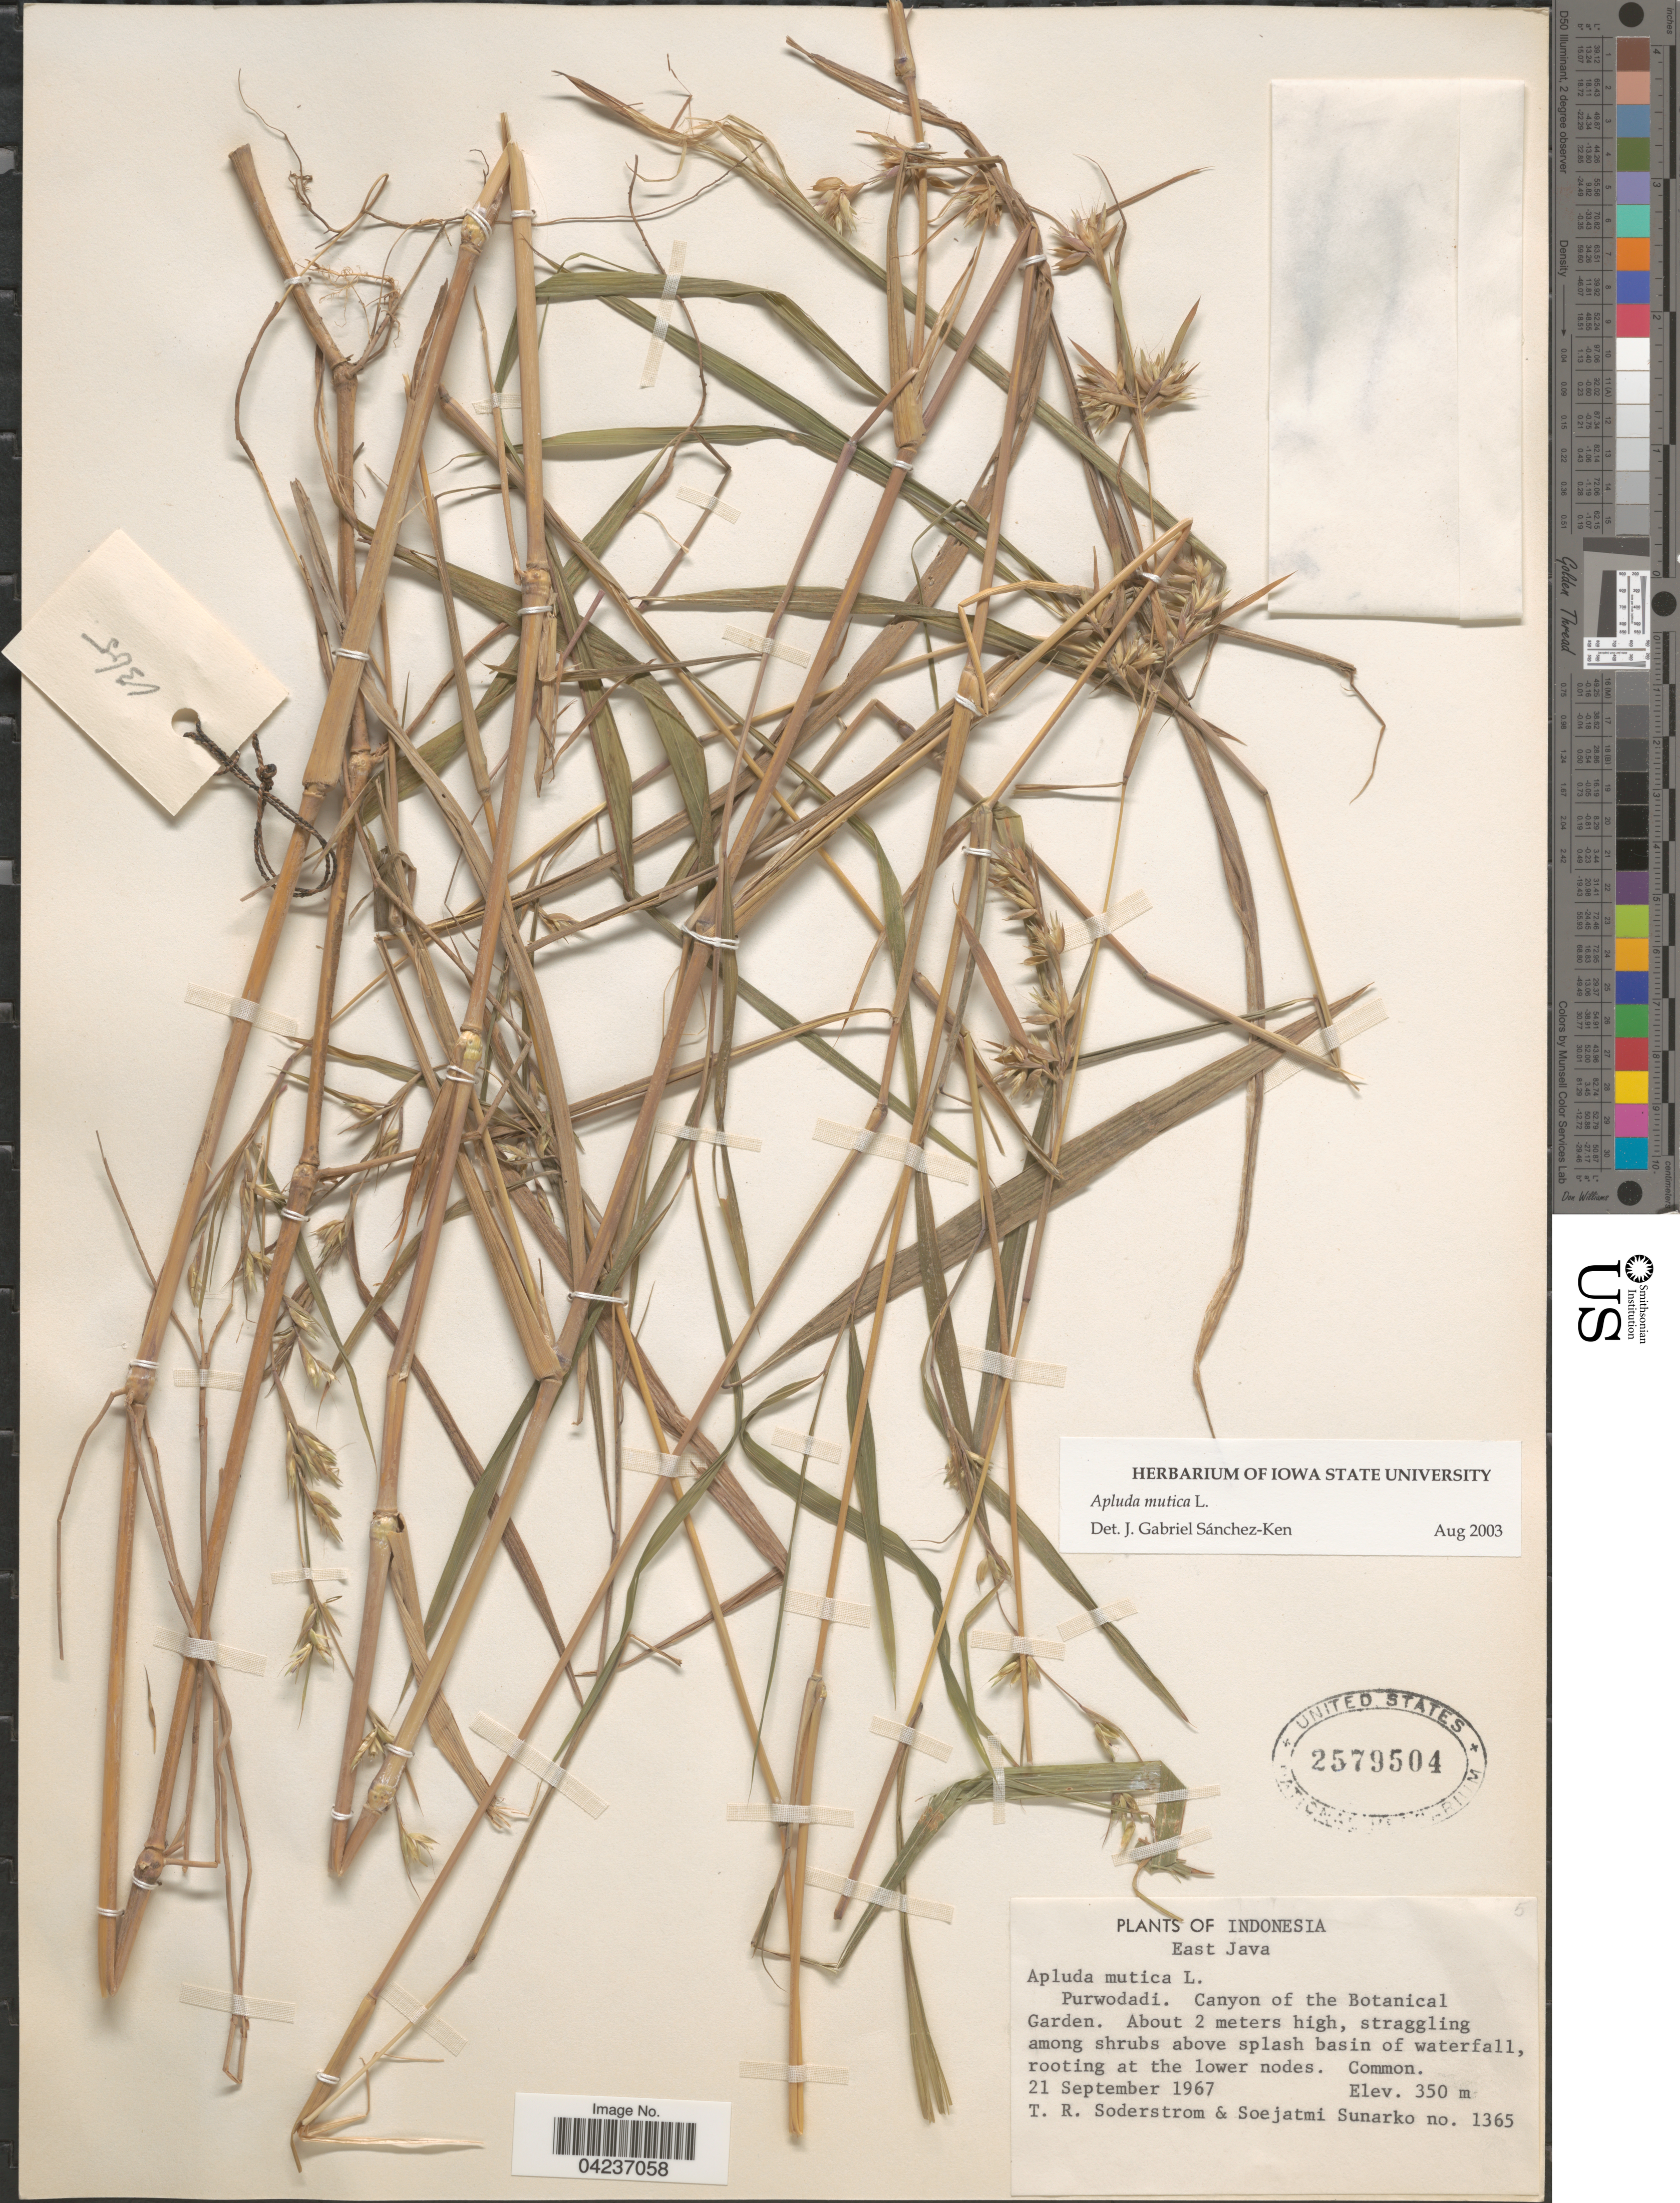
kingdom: Plantae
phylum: Tracheophyta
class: Liliopsida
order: Poales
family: Poaceae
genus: Apluda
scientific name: Apluda mutica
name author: L.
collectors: T. R. Soderstrom & S. Sunarko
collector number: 1365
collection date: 1967-09-21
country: Indonesia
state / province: Java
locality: East Java. Purwodadi. Canyon of the Botanical Garden.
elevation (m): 350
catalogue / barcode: US 2579504